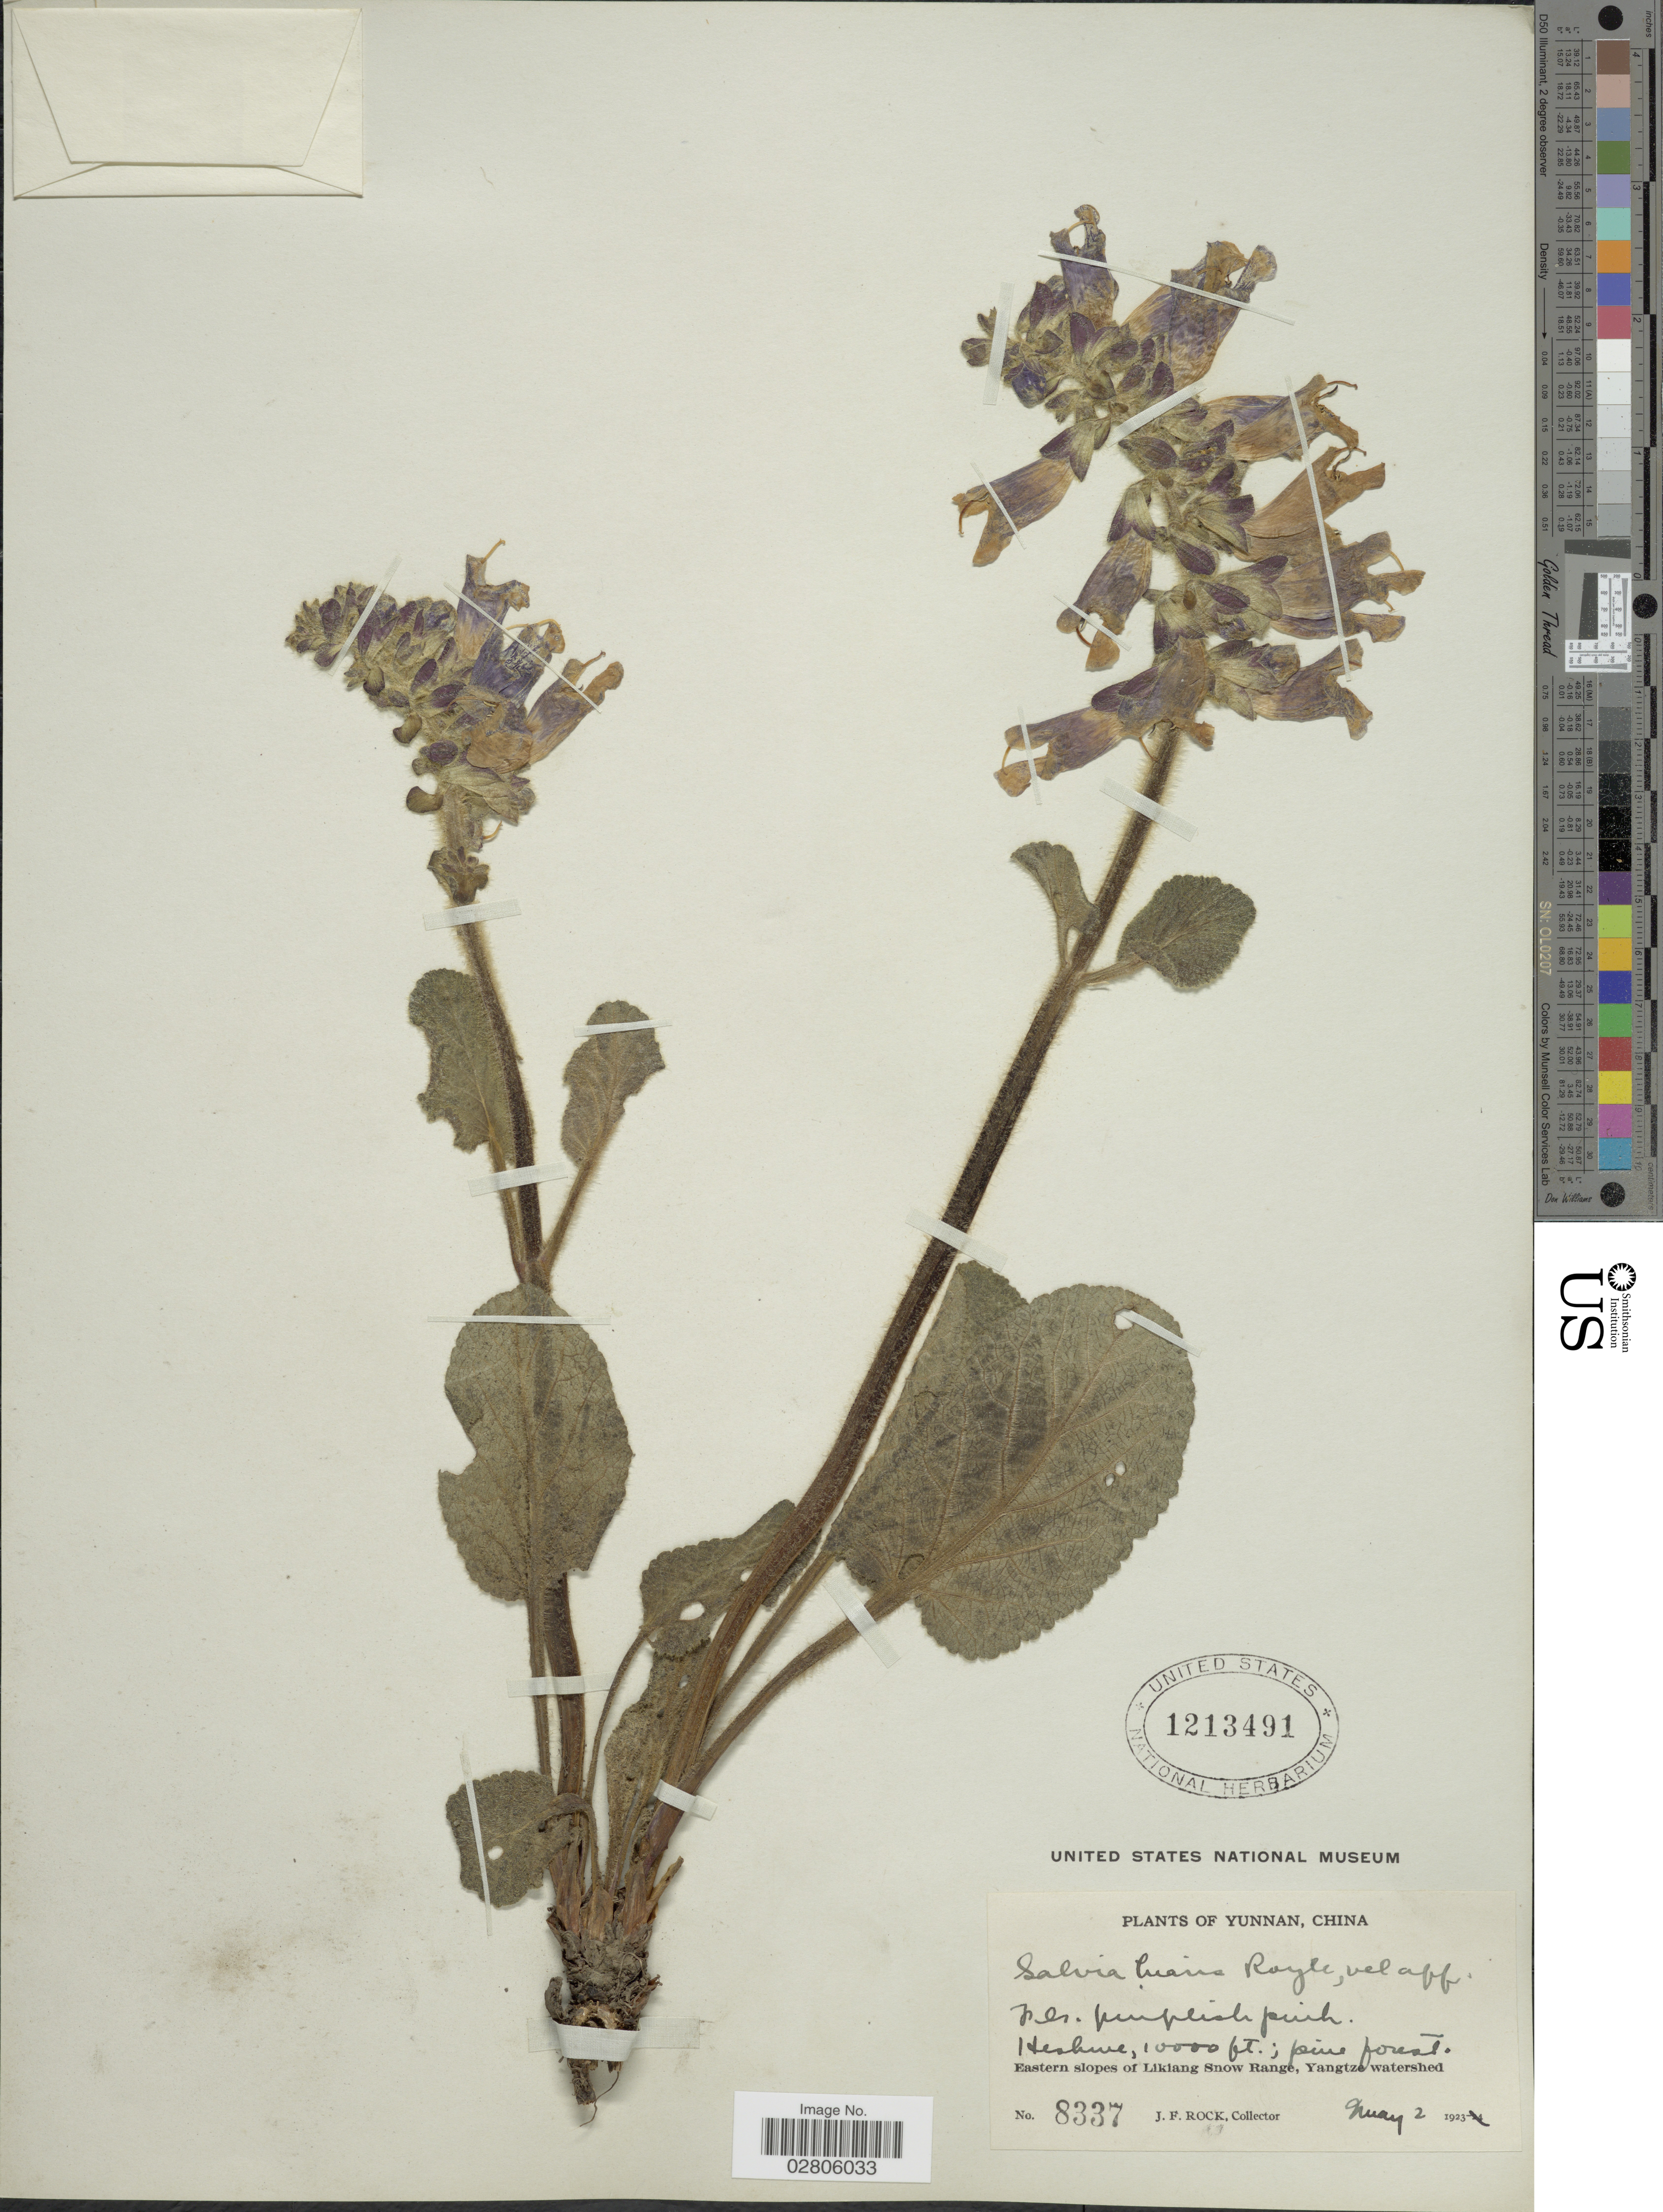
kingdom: Plantae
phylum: Tracheophyta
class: Magnoliopsida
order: Lamiales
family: Lamiaceae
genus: Salvia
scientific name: Salvia hians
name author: Royle ex Benth.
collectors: J. Rock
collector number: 8337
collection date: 1923-05-02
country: China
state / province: Yunnan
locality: Heshwe, Pine Forest. Eastern slopes of Likiang Snow Range, Yangtze watershed.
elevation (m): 3048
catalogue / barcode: US 1213491